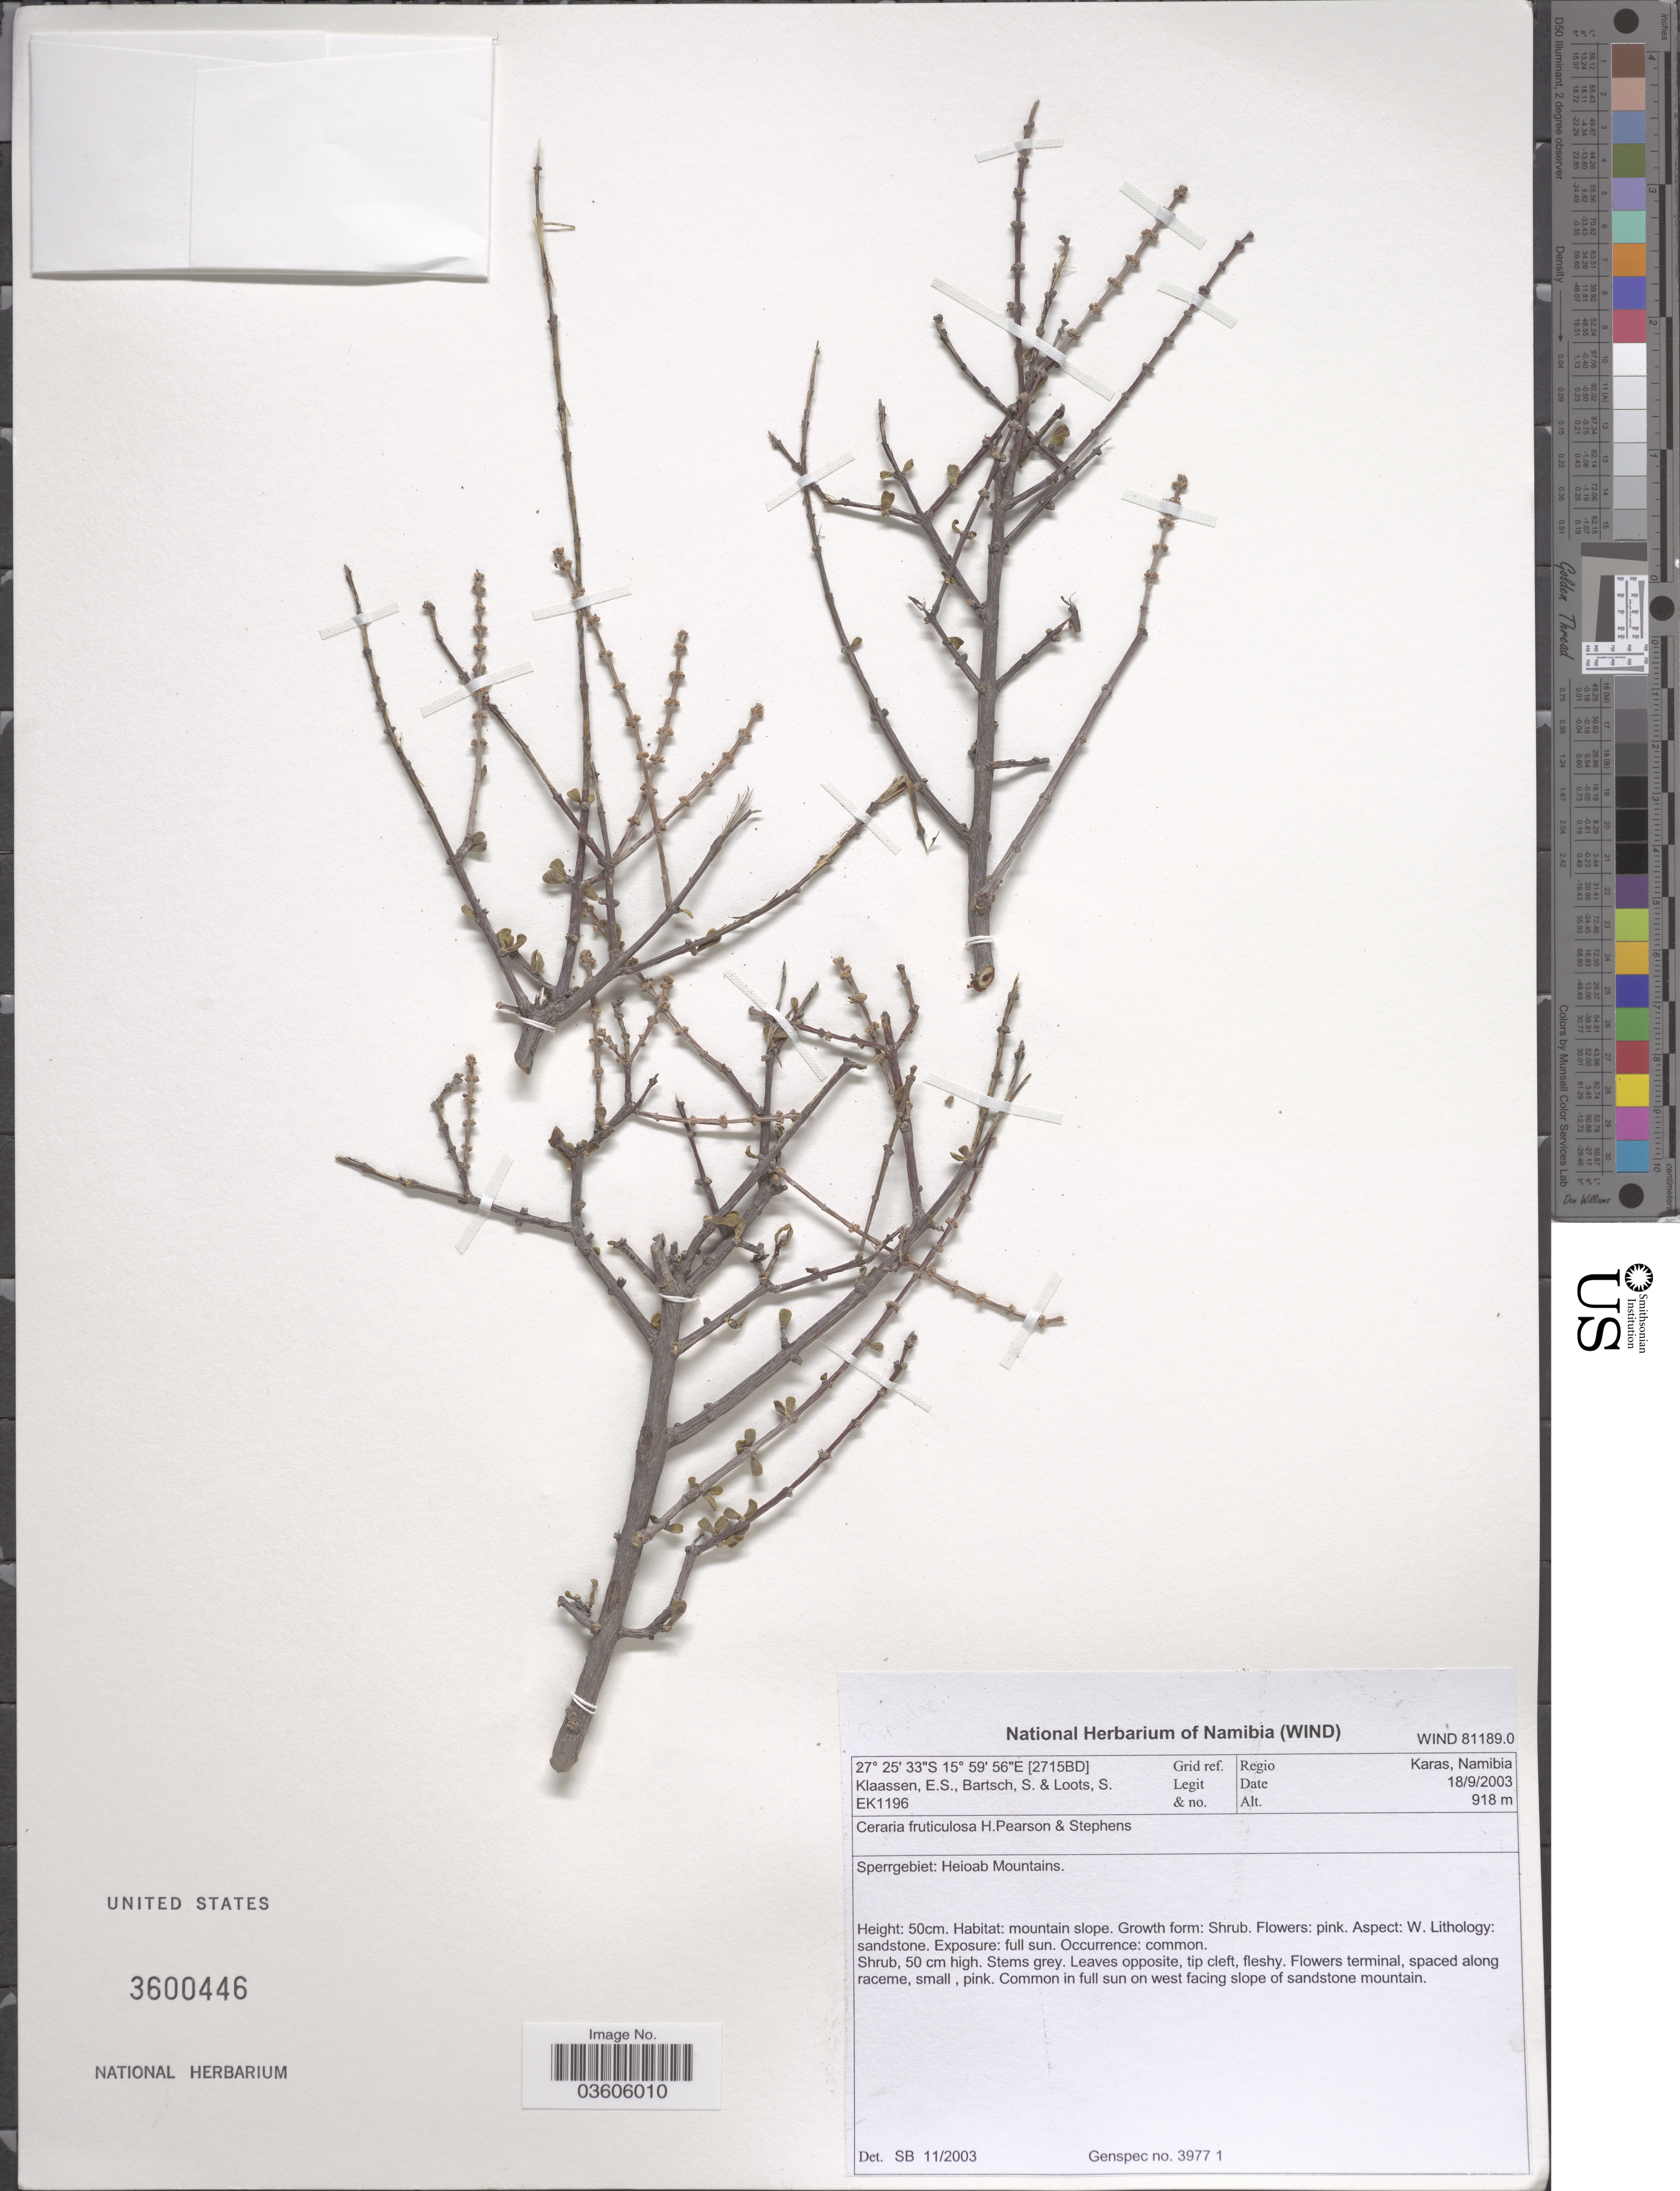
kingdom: Plantae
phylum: Tracheophyta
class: Magnoliopsida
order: Caryophyllales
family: Didiereaceae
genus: Ceraria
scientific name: Ceraria fruticulosa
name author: H. Pearson & Stephens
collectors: E. S. Klaassen, S. Bartsch & S. Loots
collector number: EK1196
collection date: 2003-09-18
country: Namibia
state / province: Karas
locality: Grid ref. [2715BD]. Sperrgebiet: Heioab Mountains.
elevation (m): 918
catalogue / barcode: US 3600446